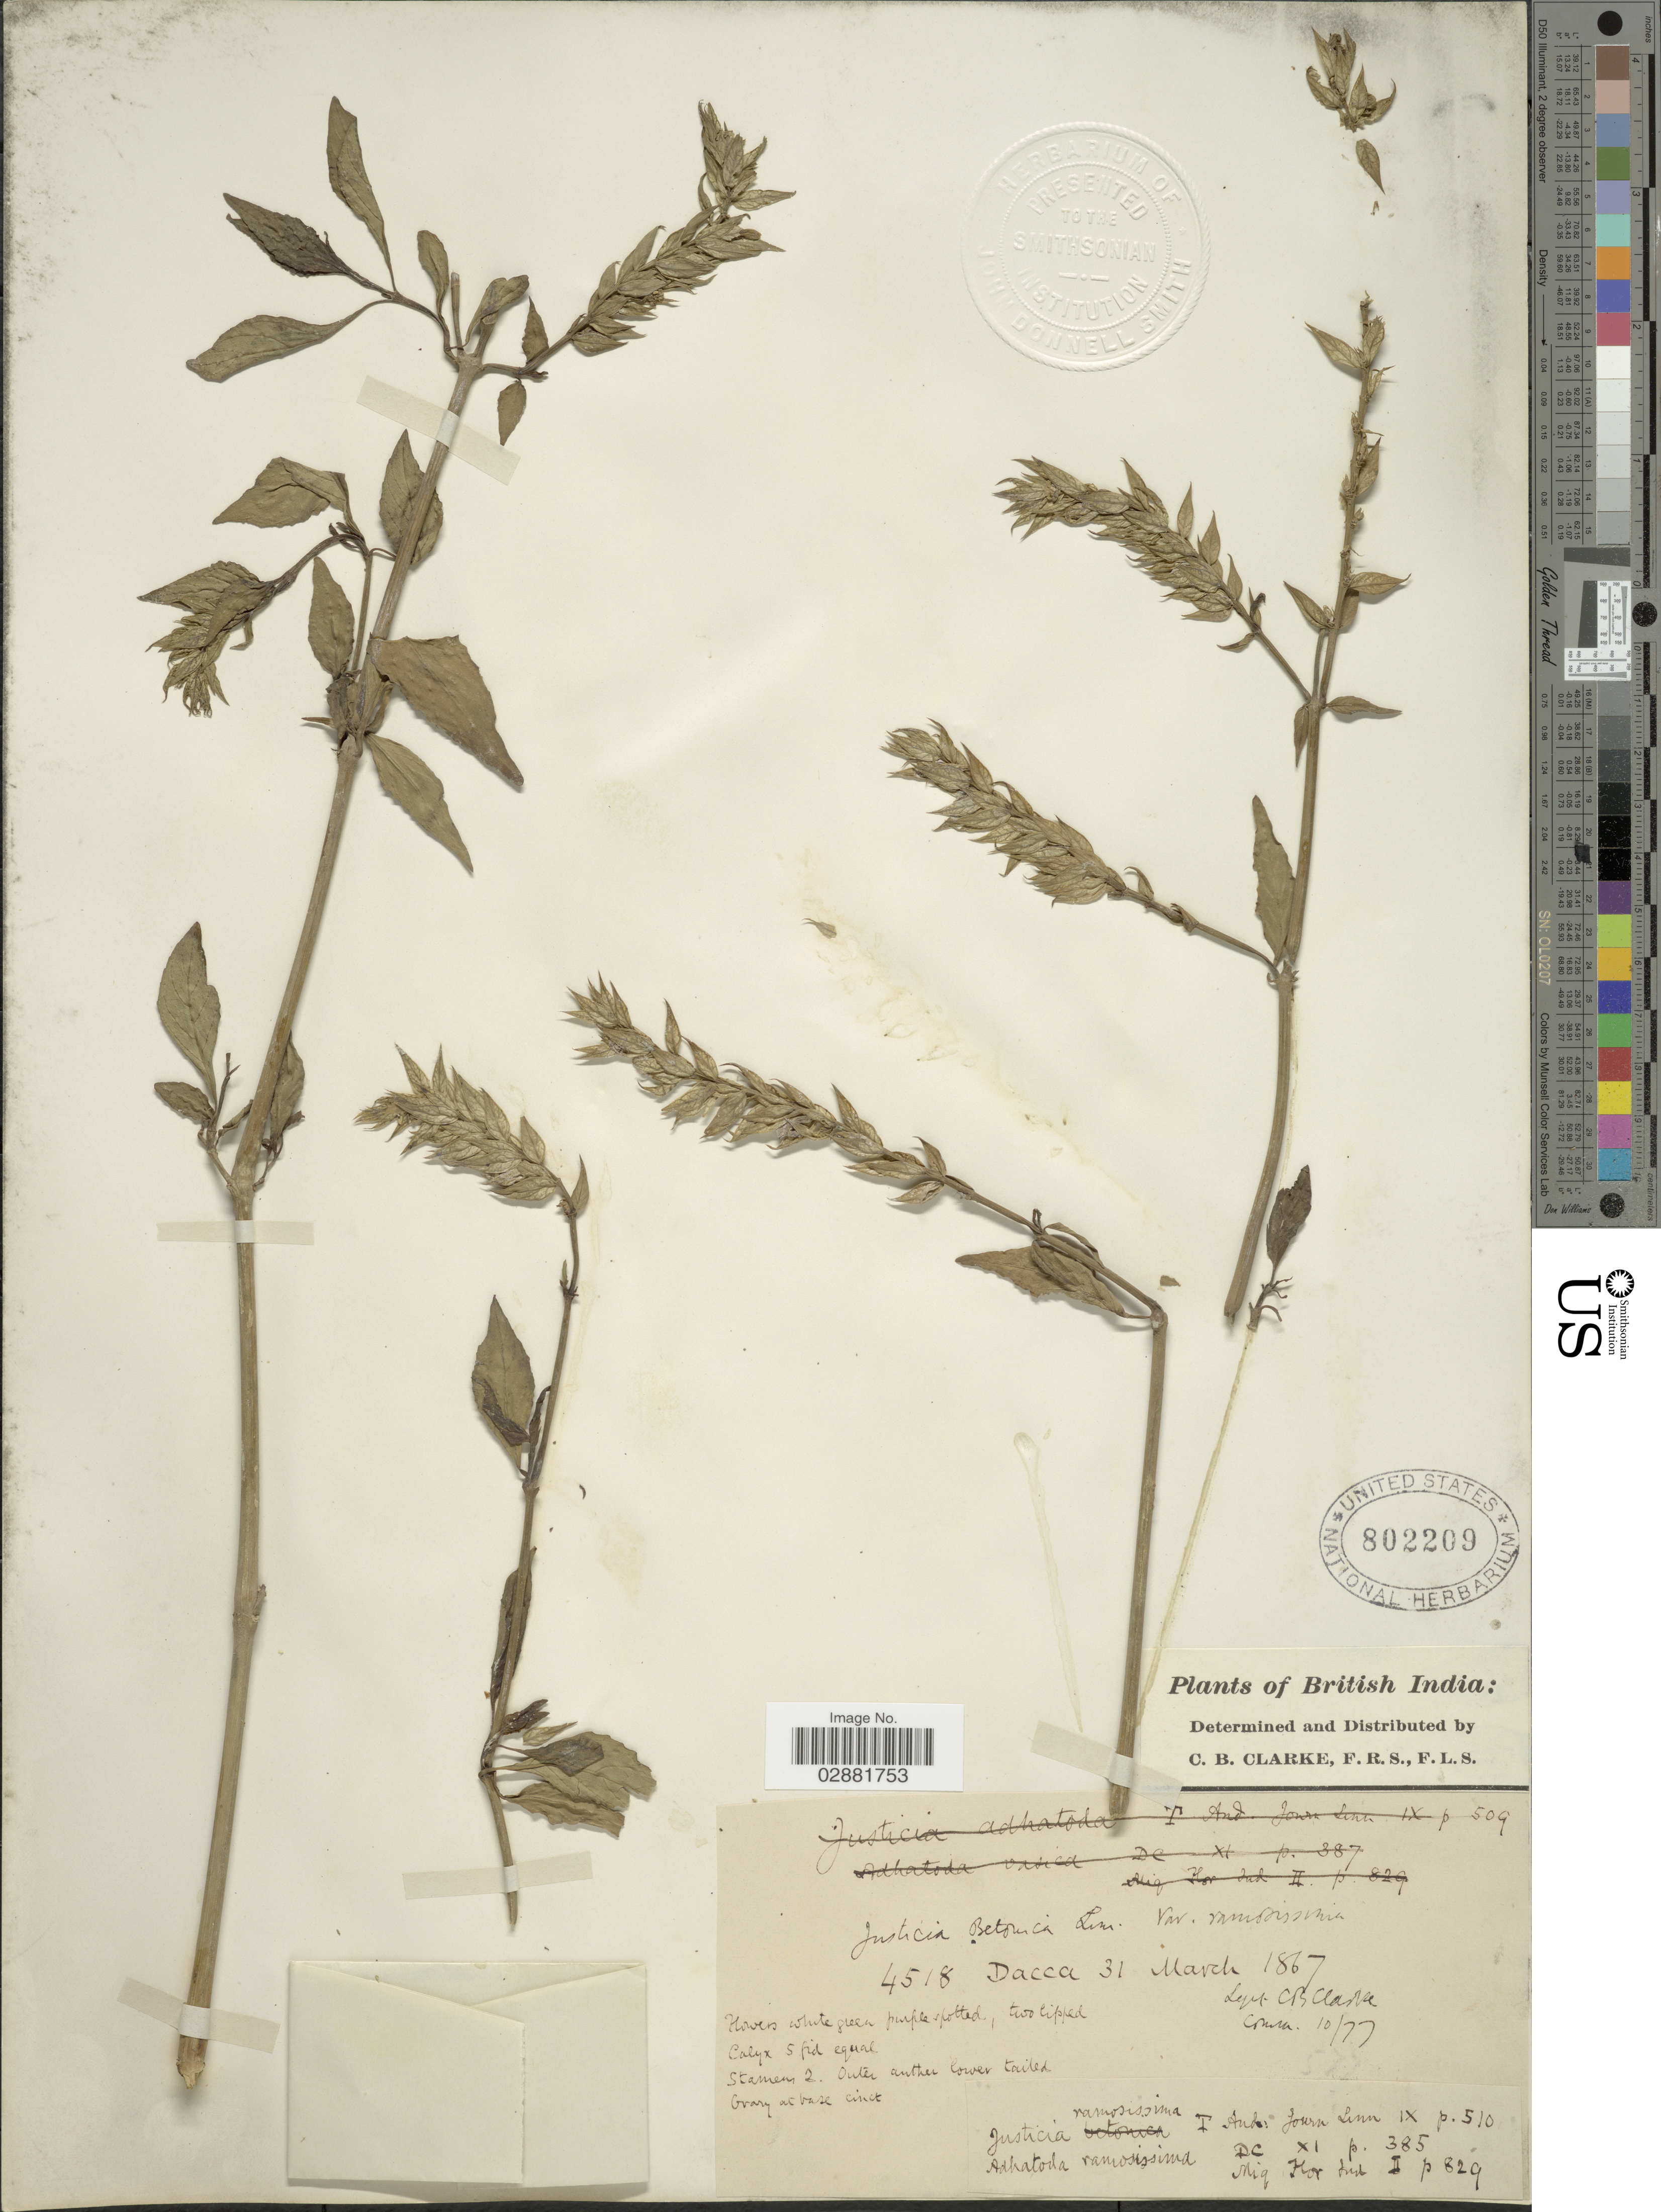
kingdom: Plantae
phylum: Tracheophyta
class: Magnoliopsida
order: Lamiales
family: Acanthaceae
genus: Justicia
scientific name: Justicia betonica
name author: L.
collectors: C. B. Clarke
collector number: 4518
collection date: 1867-03-31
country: India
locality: British India, Dacca.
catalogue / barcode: US 802209